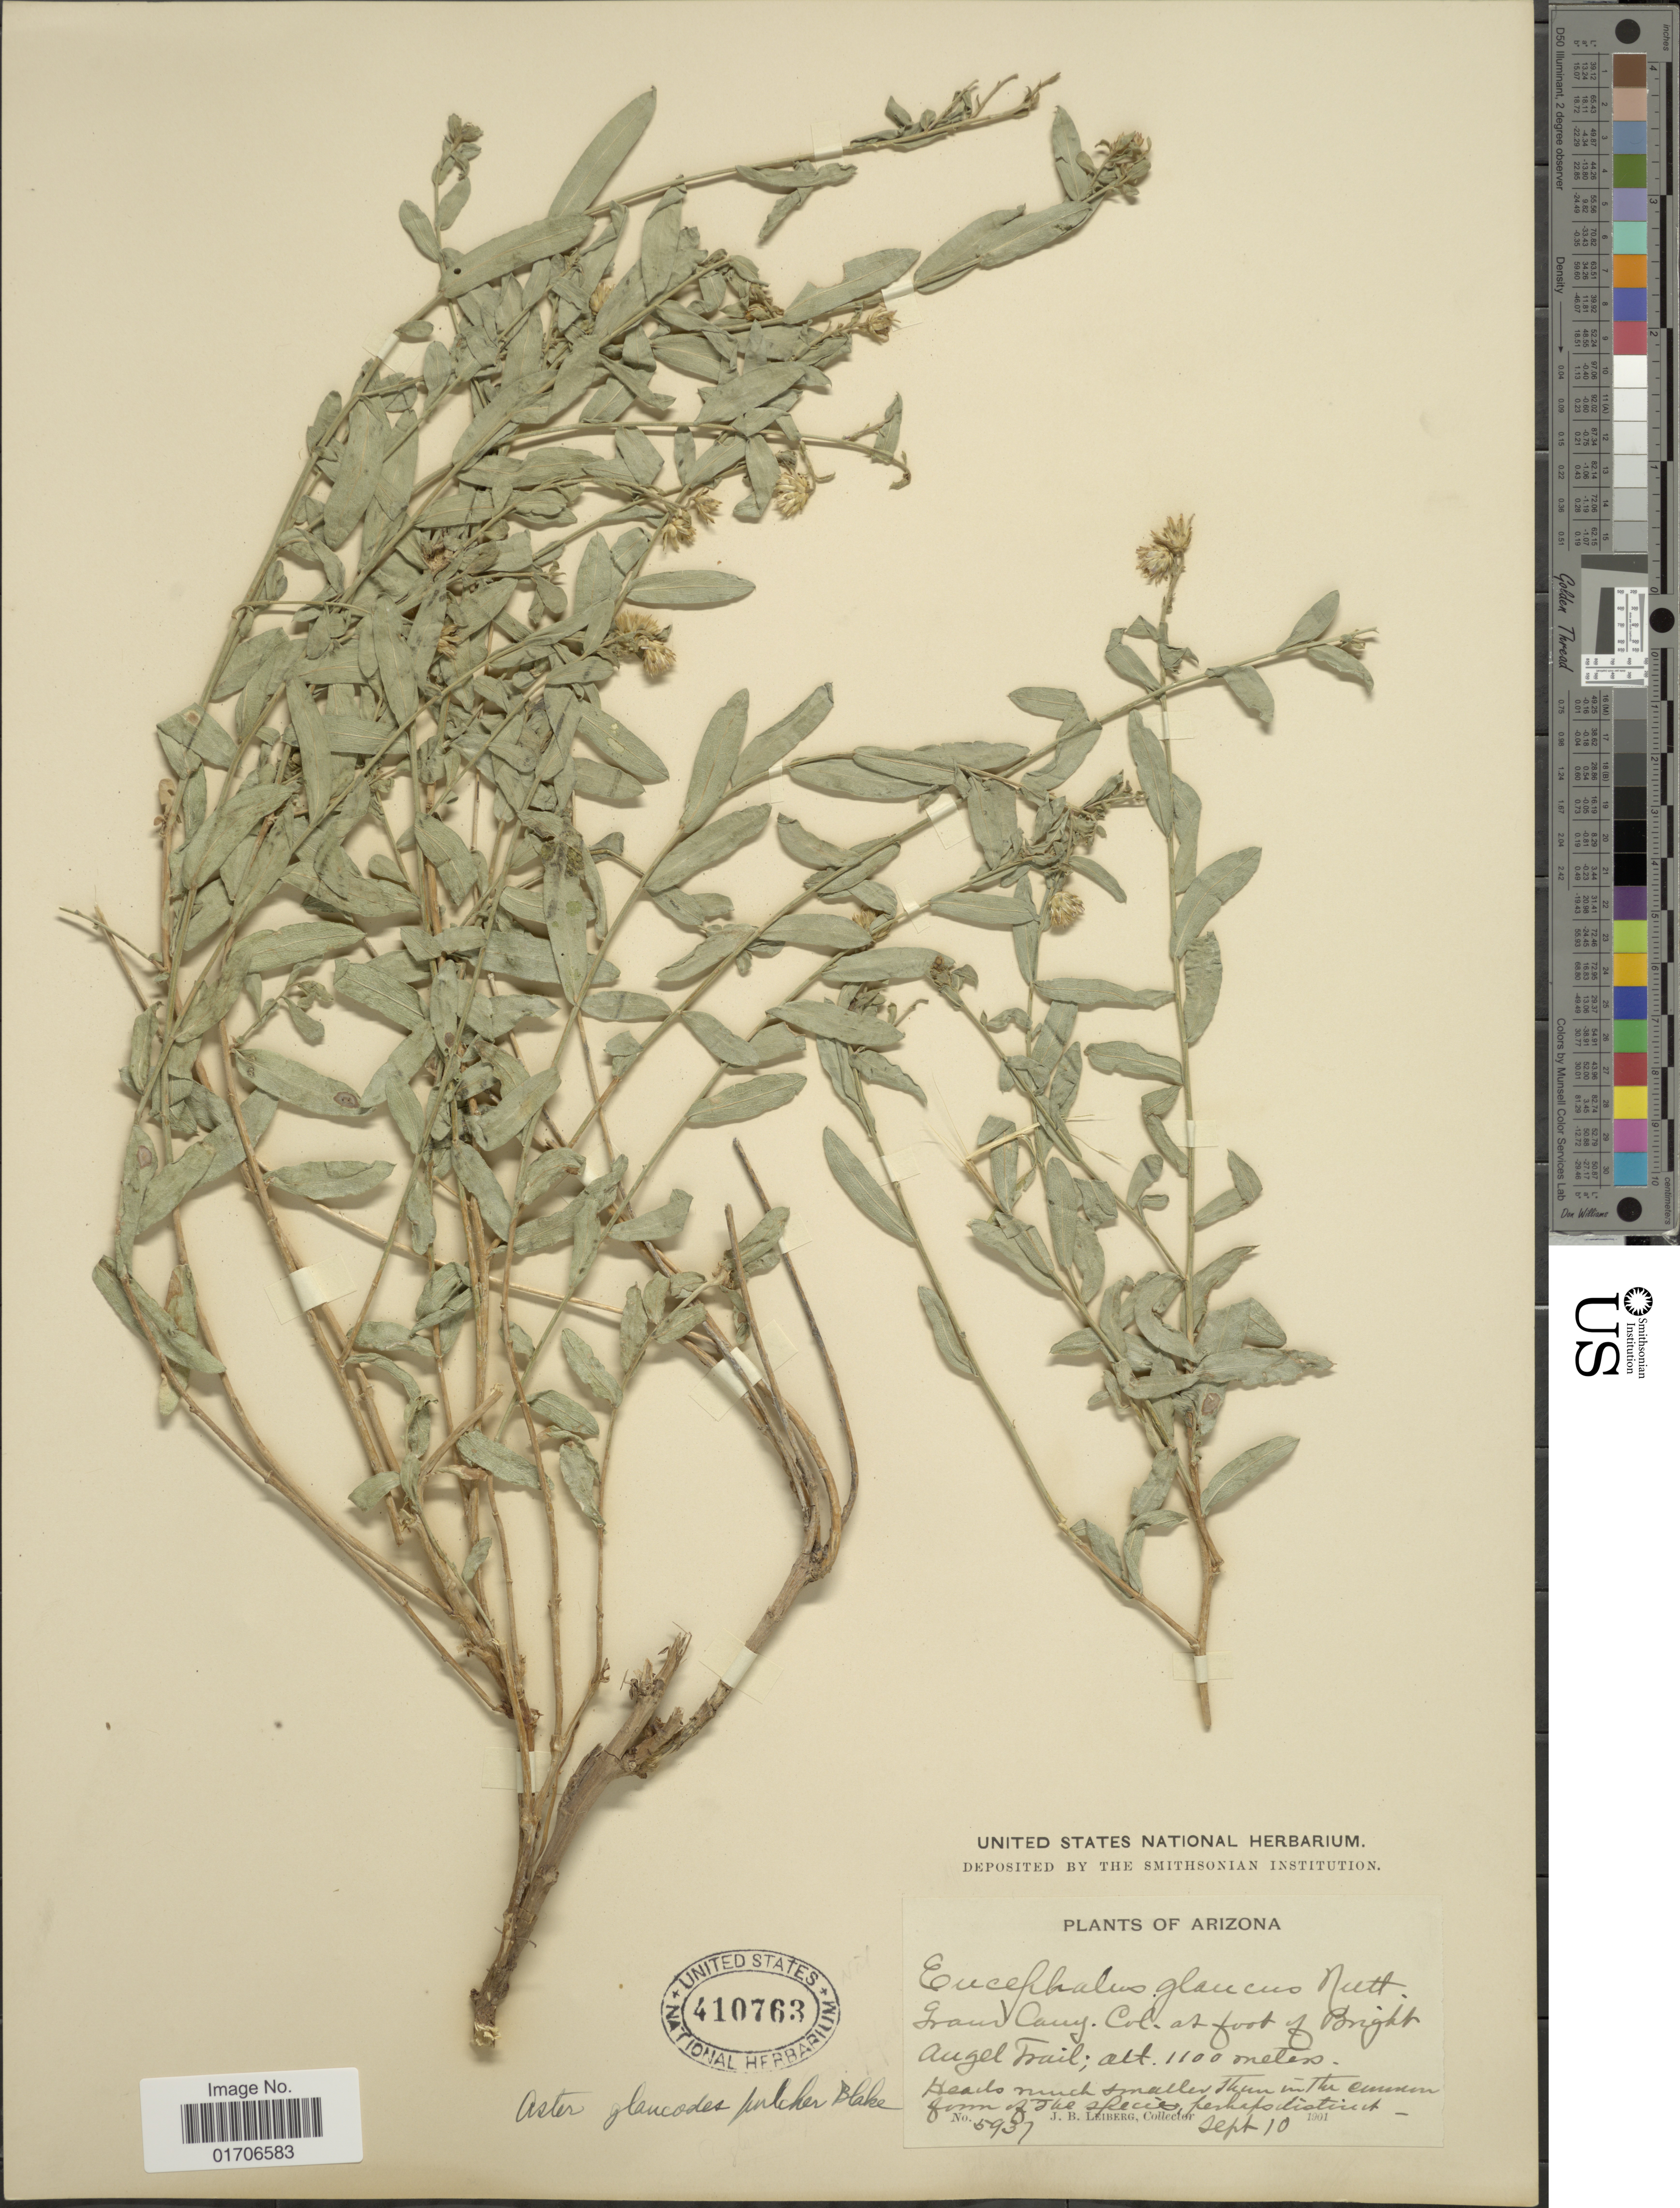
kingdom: Plantae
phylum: Tracheophyta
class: Magnoliopsida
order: Asterales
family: Asteraceae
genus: Eurybia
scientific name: Eurybia pulchra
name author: (S.F. Blake) G.L. Nesom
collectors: J. B. Leiberg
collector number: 5937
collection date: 1901-09-10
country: United States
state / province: Arizona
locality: Grand Cany. Col. at foot of Bright Angel Trail.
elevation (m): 1100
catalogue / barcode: US 410763